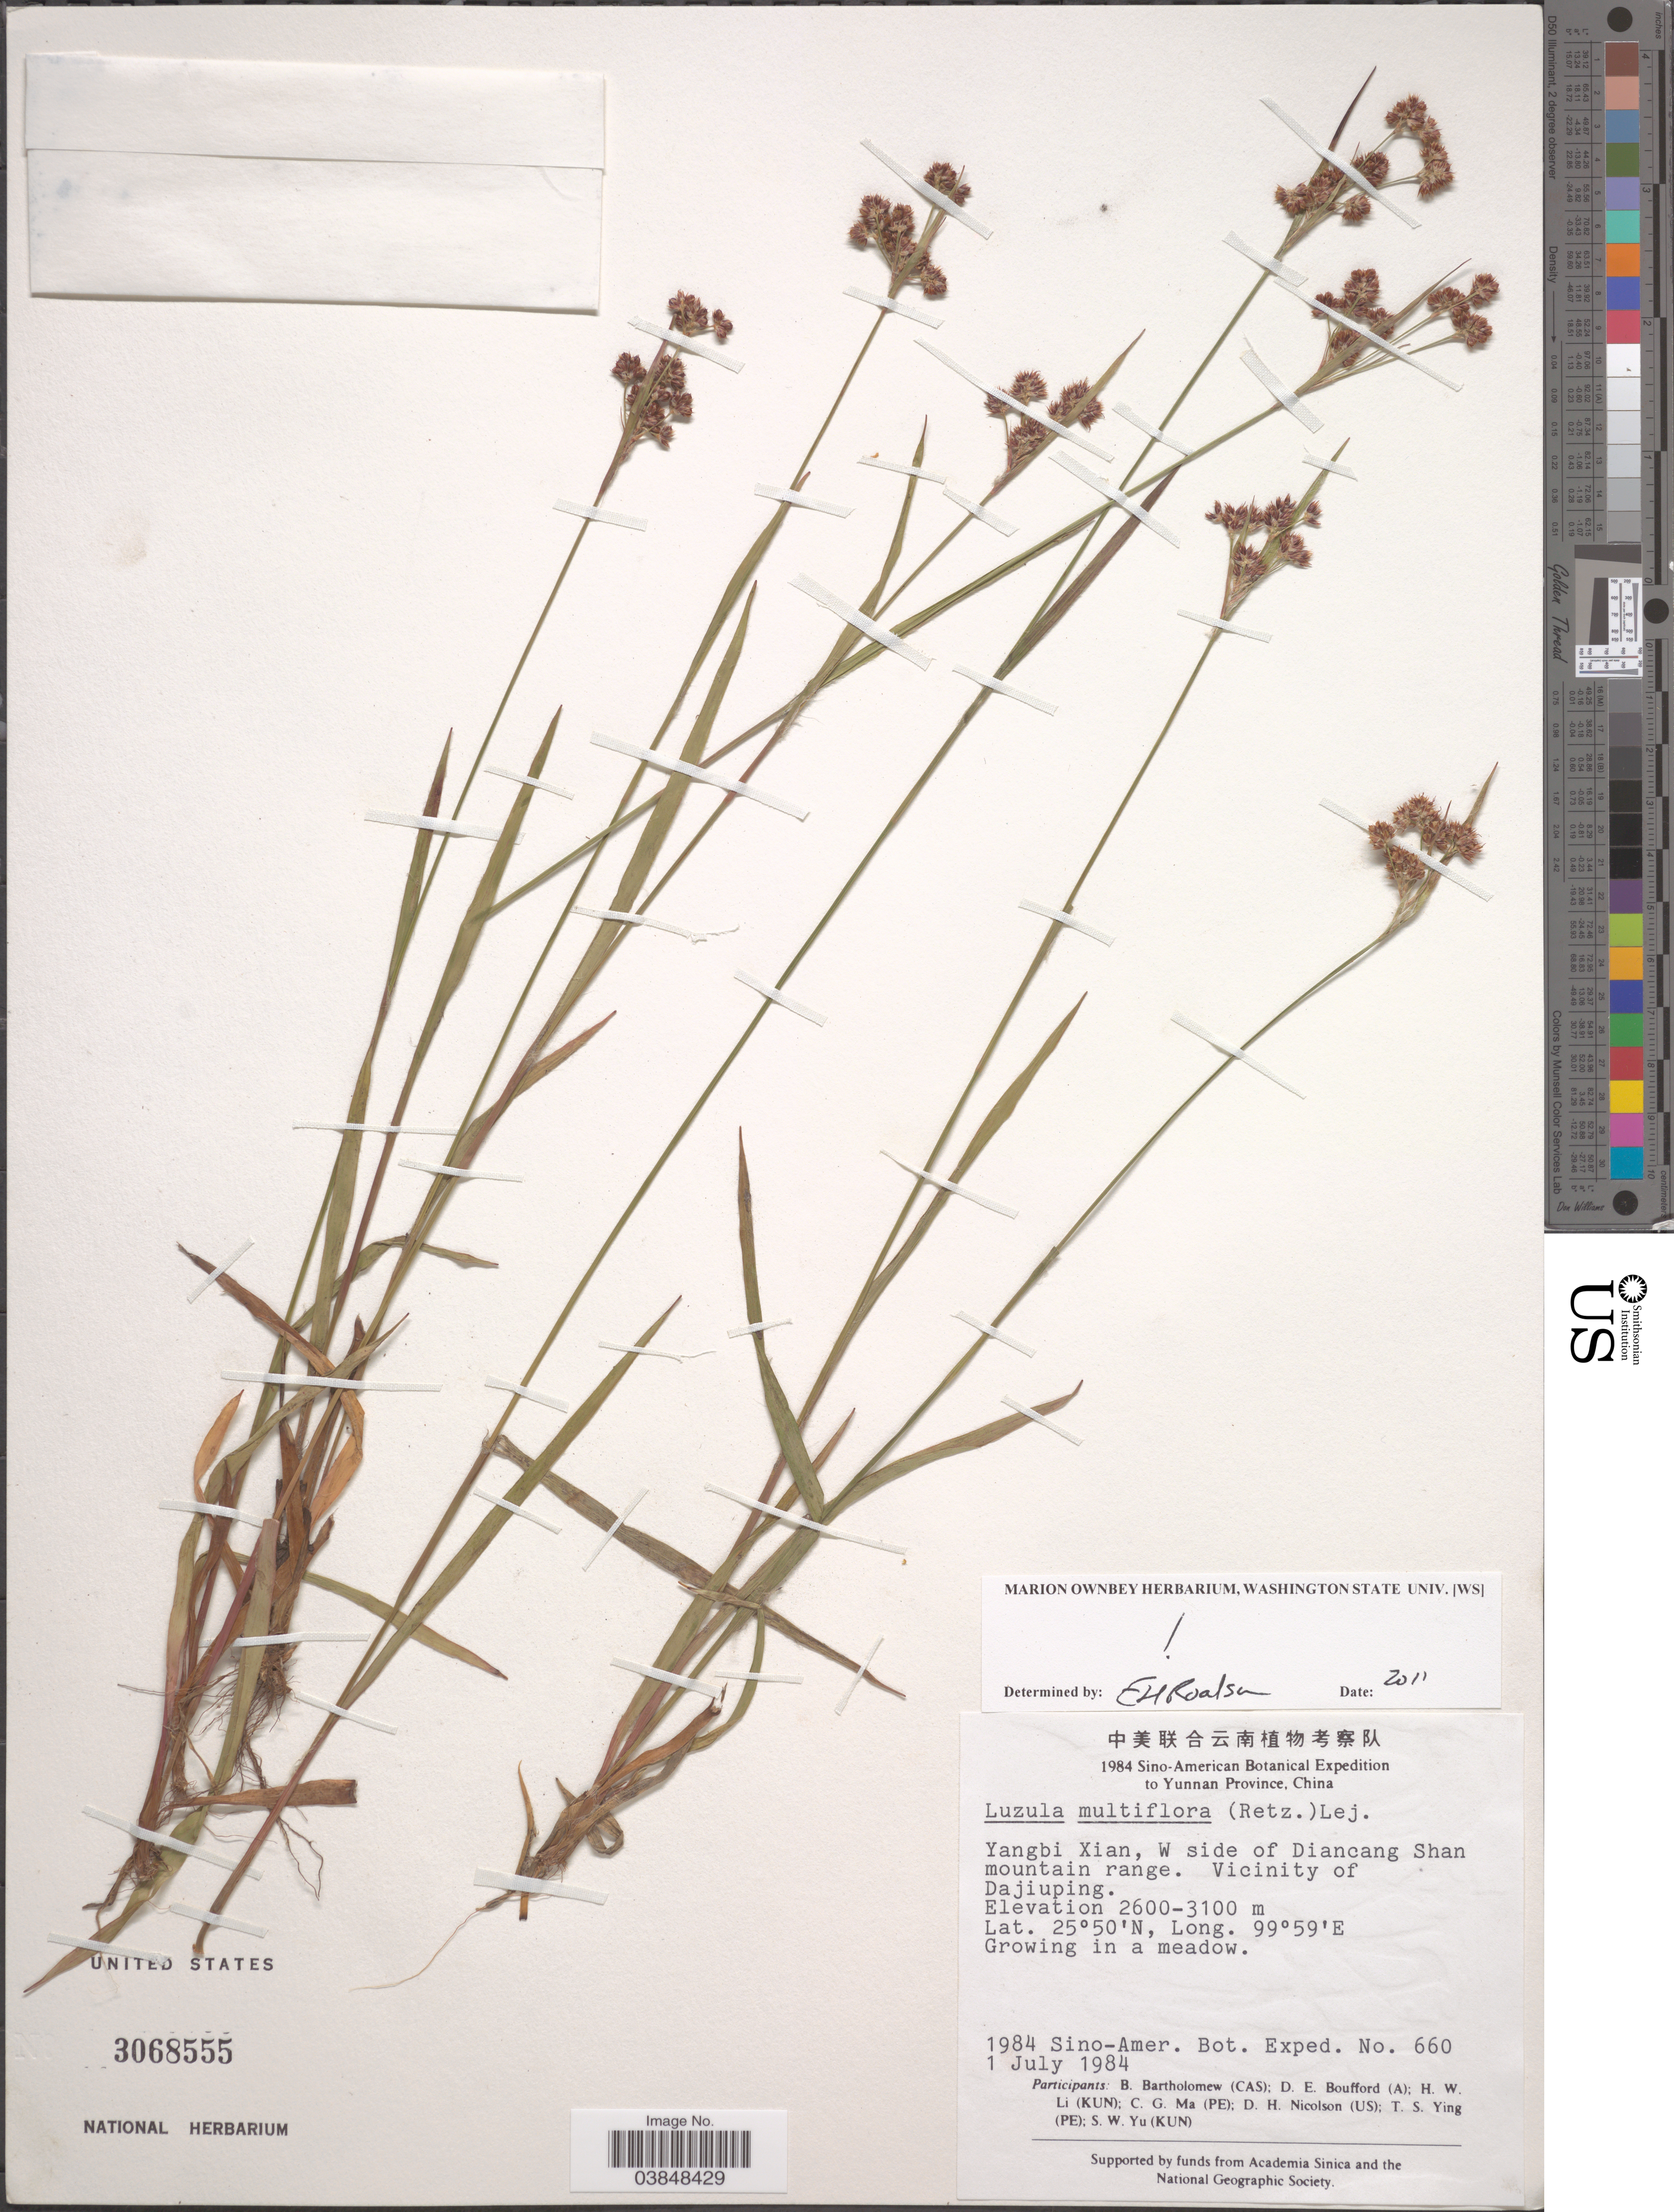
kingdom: Plantae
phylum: Tracheophyta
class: Liliopsida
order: Poales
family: Juncaceae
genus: Luzula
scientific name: Luzula multiflora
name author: (Ehrh.) Lej.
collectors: Sino-Amer. Bot. Exped. 1984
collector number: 660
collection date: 1984-07-01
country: China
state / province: Yunnan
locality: Yunnan Province. Yangbi Xian, W side of Diancang Shan mountain range. Vicinity of Dajiuping. In a meadow.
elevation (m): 2600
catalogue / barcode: US 3068555